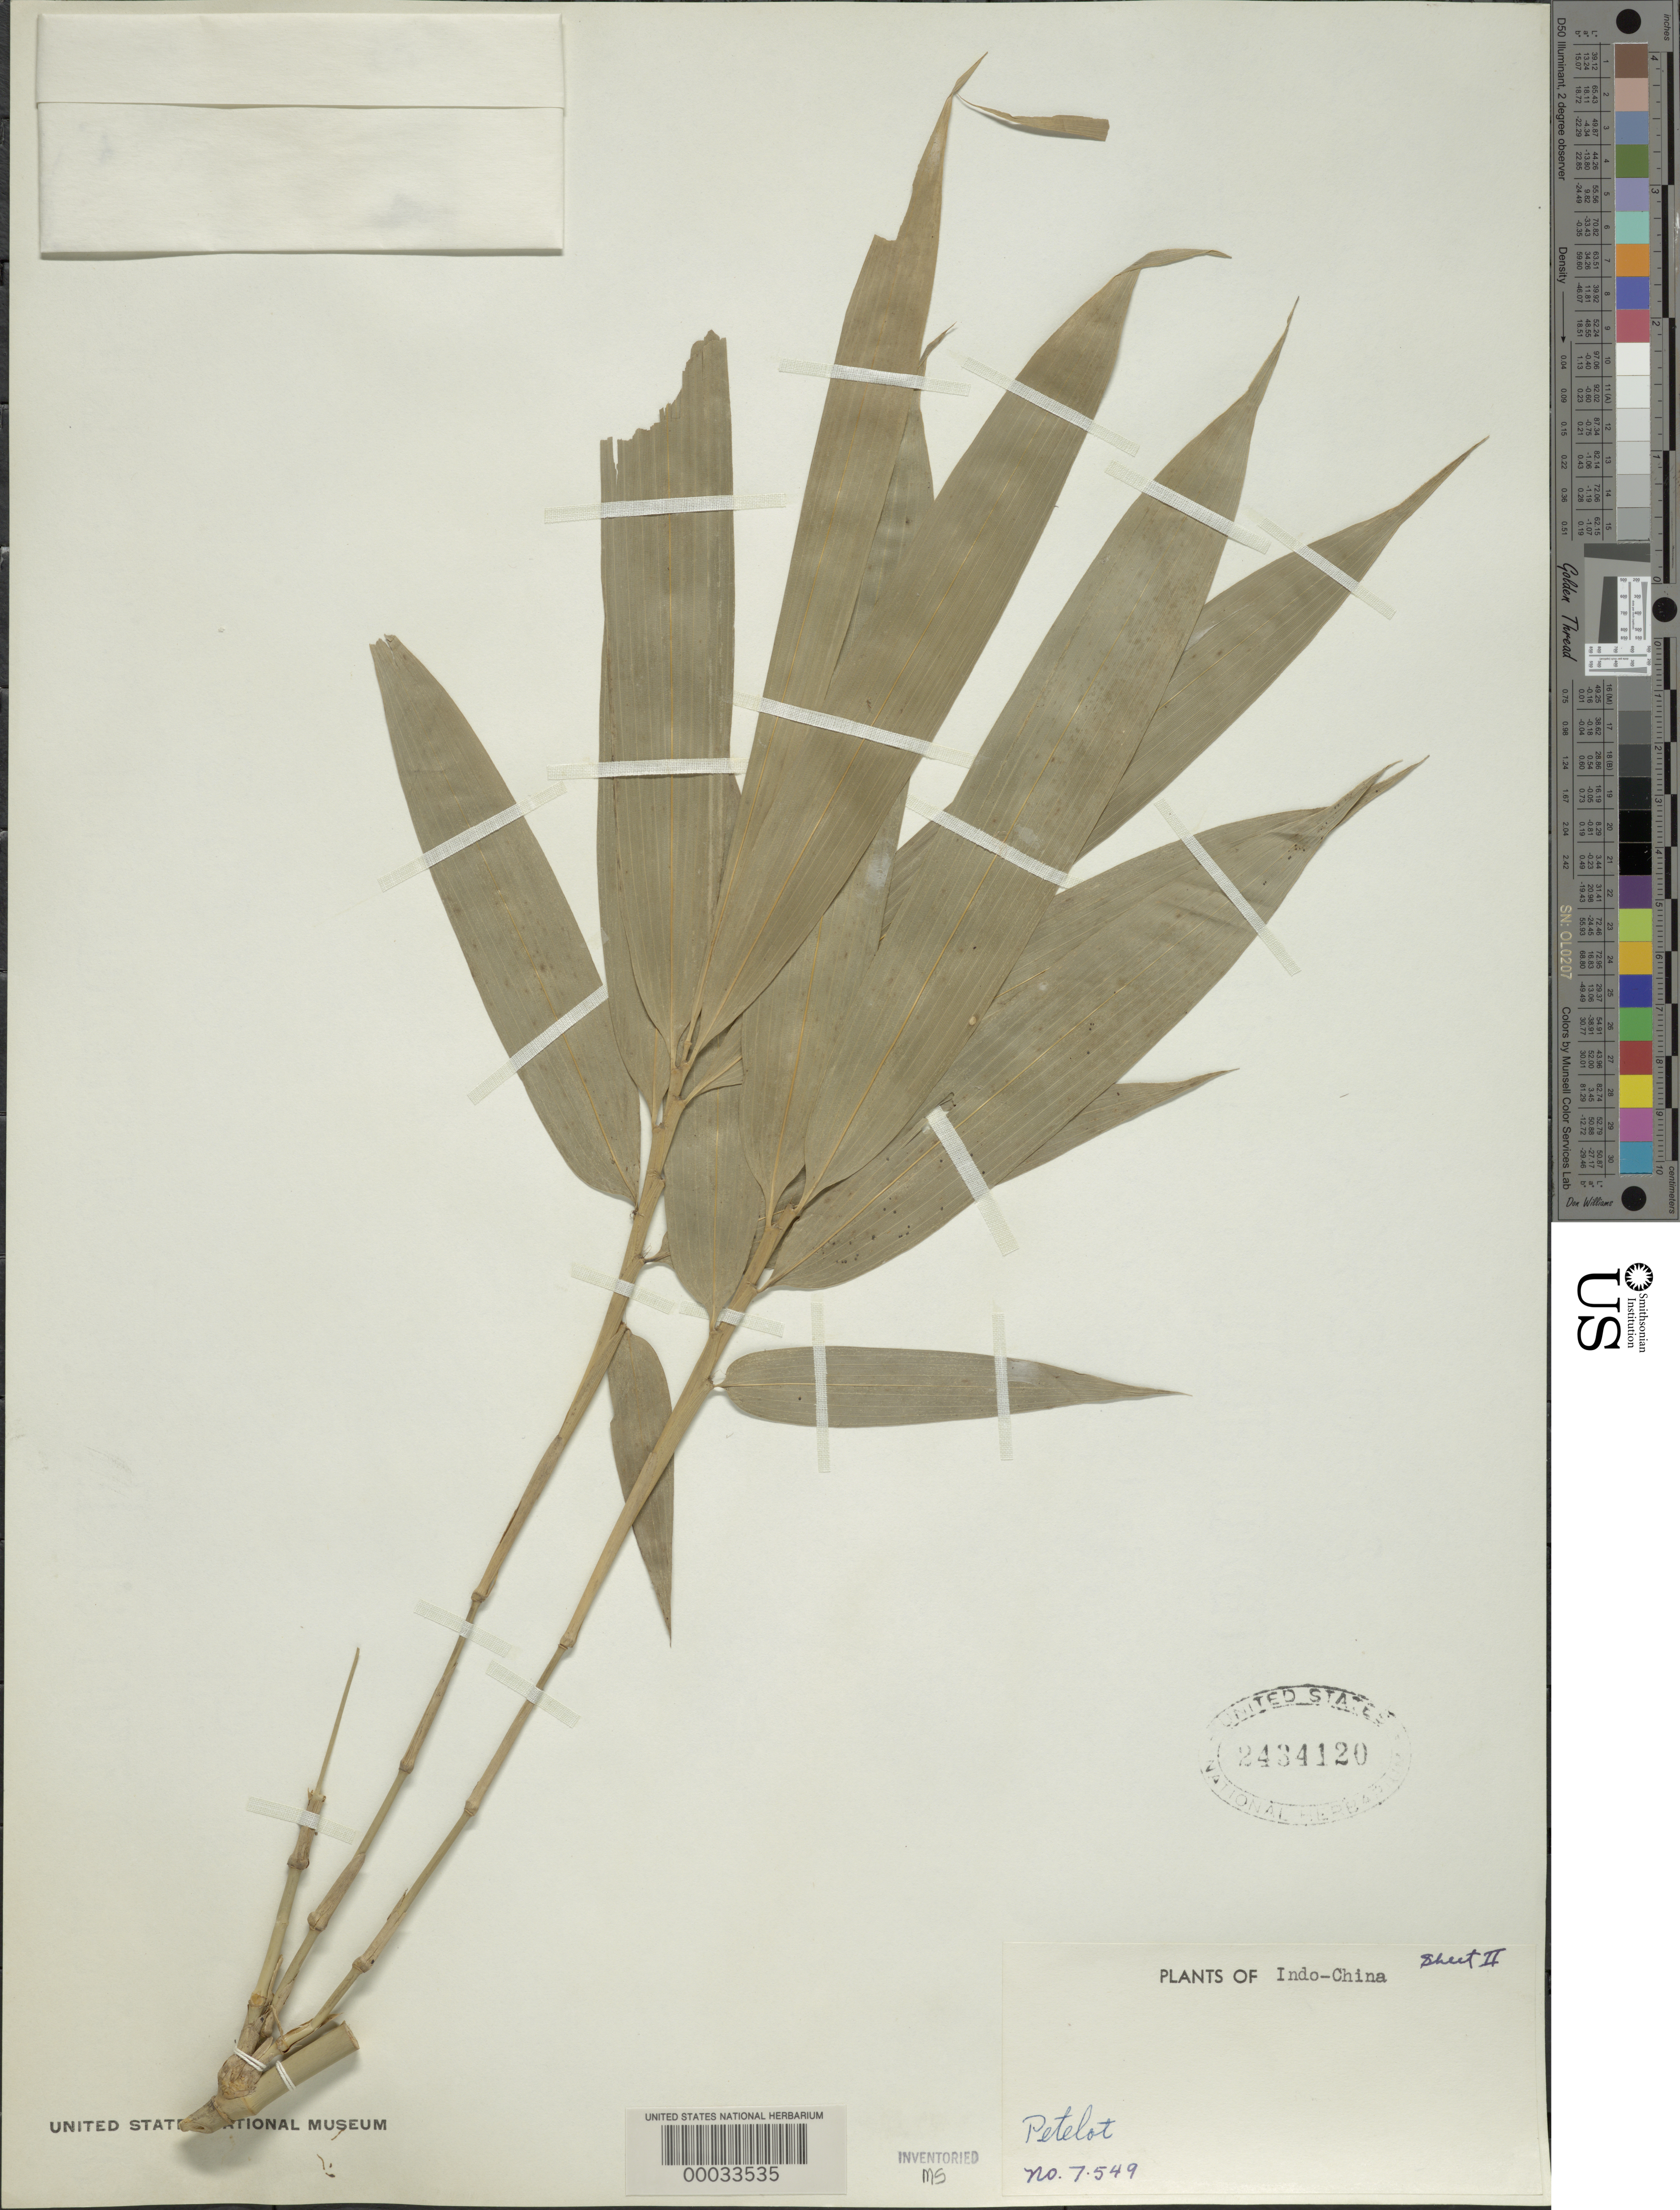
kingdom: Plantae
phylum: Tracheophyta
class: Liliopsida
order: Poales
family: Poaceae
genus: Bambusa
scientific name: Bambusa sp.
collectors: P. A. Pételot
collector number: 7549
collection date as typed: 1935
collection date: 1935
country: Vietnam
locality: Thai nguyer, tonkin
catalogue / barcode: US 2434120